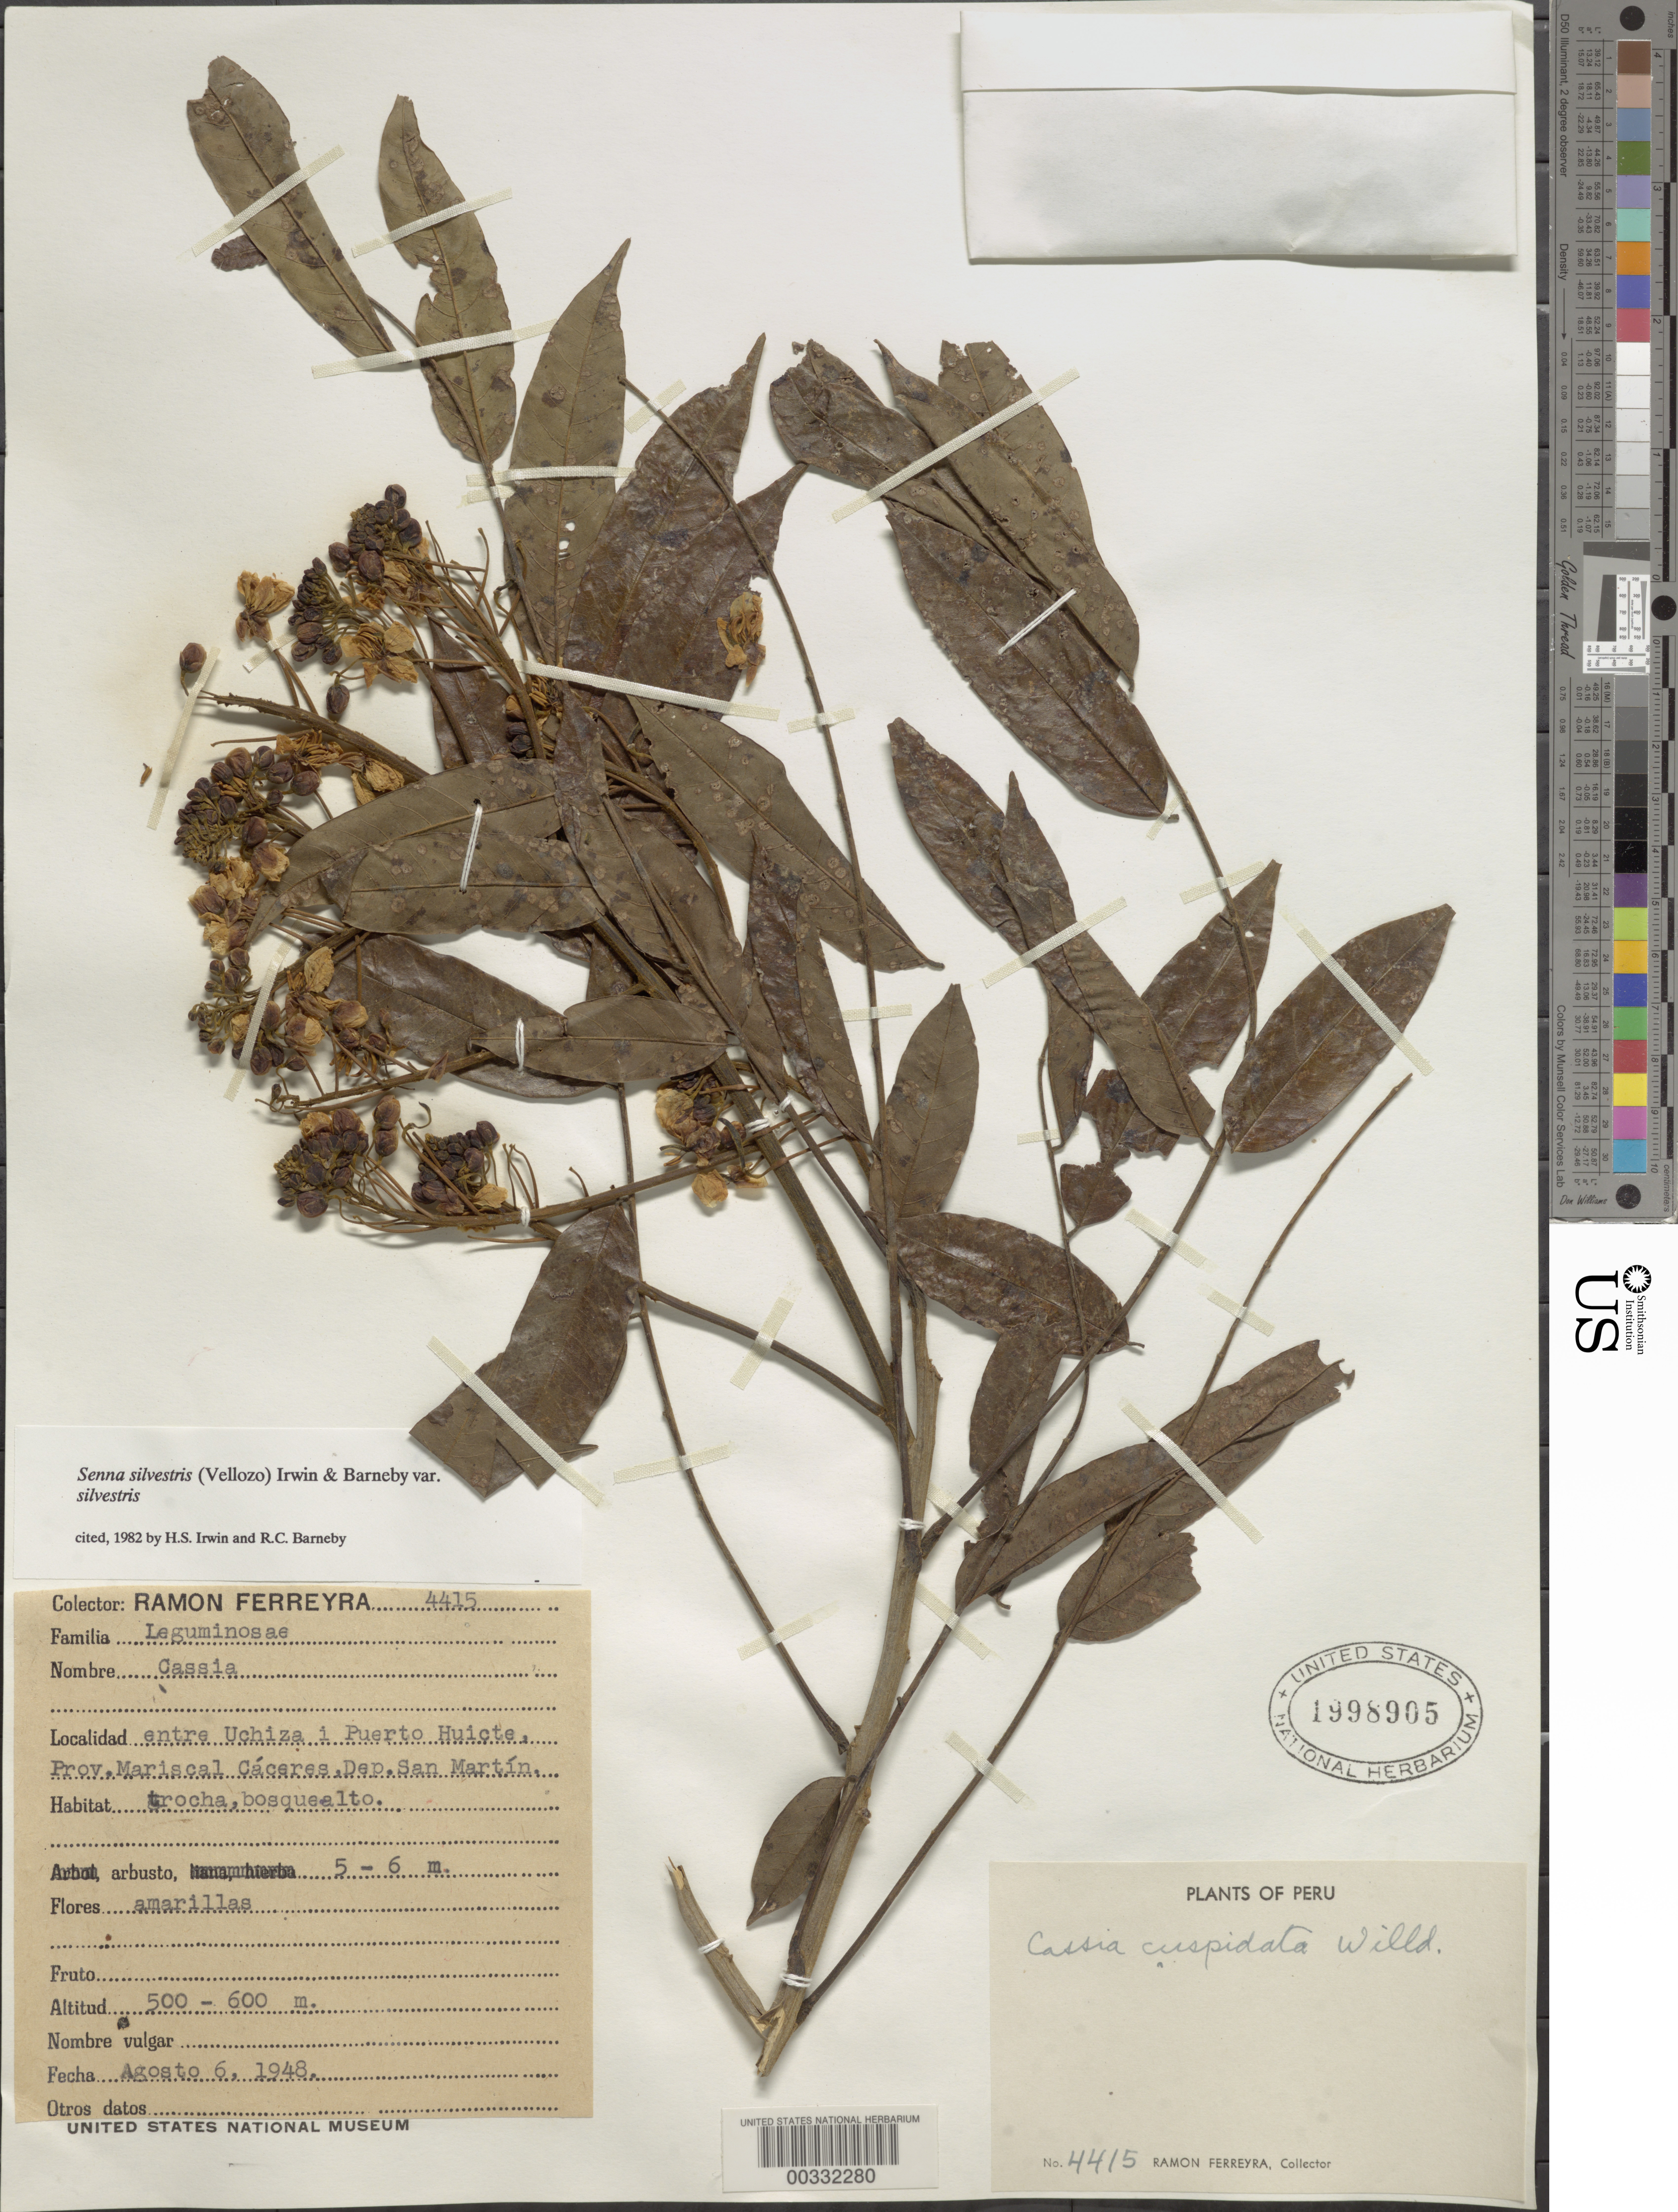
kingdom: Plantae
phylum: Tracheophyta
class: Magnoliopsida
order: Fabales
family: Fabaceae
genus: Senna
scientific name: Senna silvestris var. silvestris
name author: (Vell.) H.S. Irwin & Barneby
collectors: R. A. Ferreyra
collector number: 4415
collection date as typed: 06 Aug 1948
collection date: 1948-08-06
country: Peru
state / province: San Martín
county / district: Mariscal Cáceres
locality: Between uchiza and puerto huicte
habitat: Trocha, bosquealto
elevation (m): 500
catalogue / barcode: US 1998905